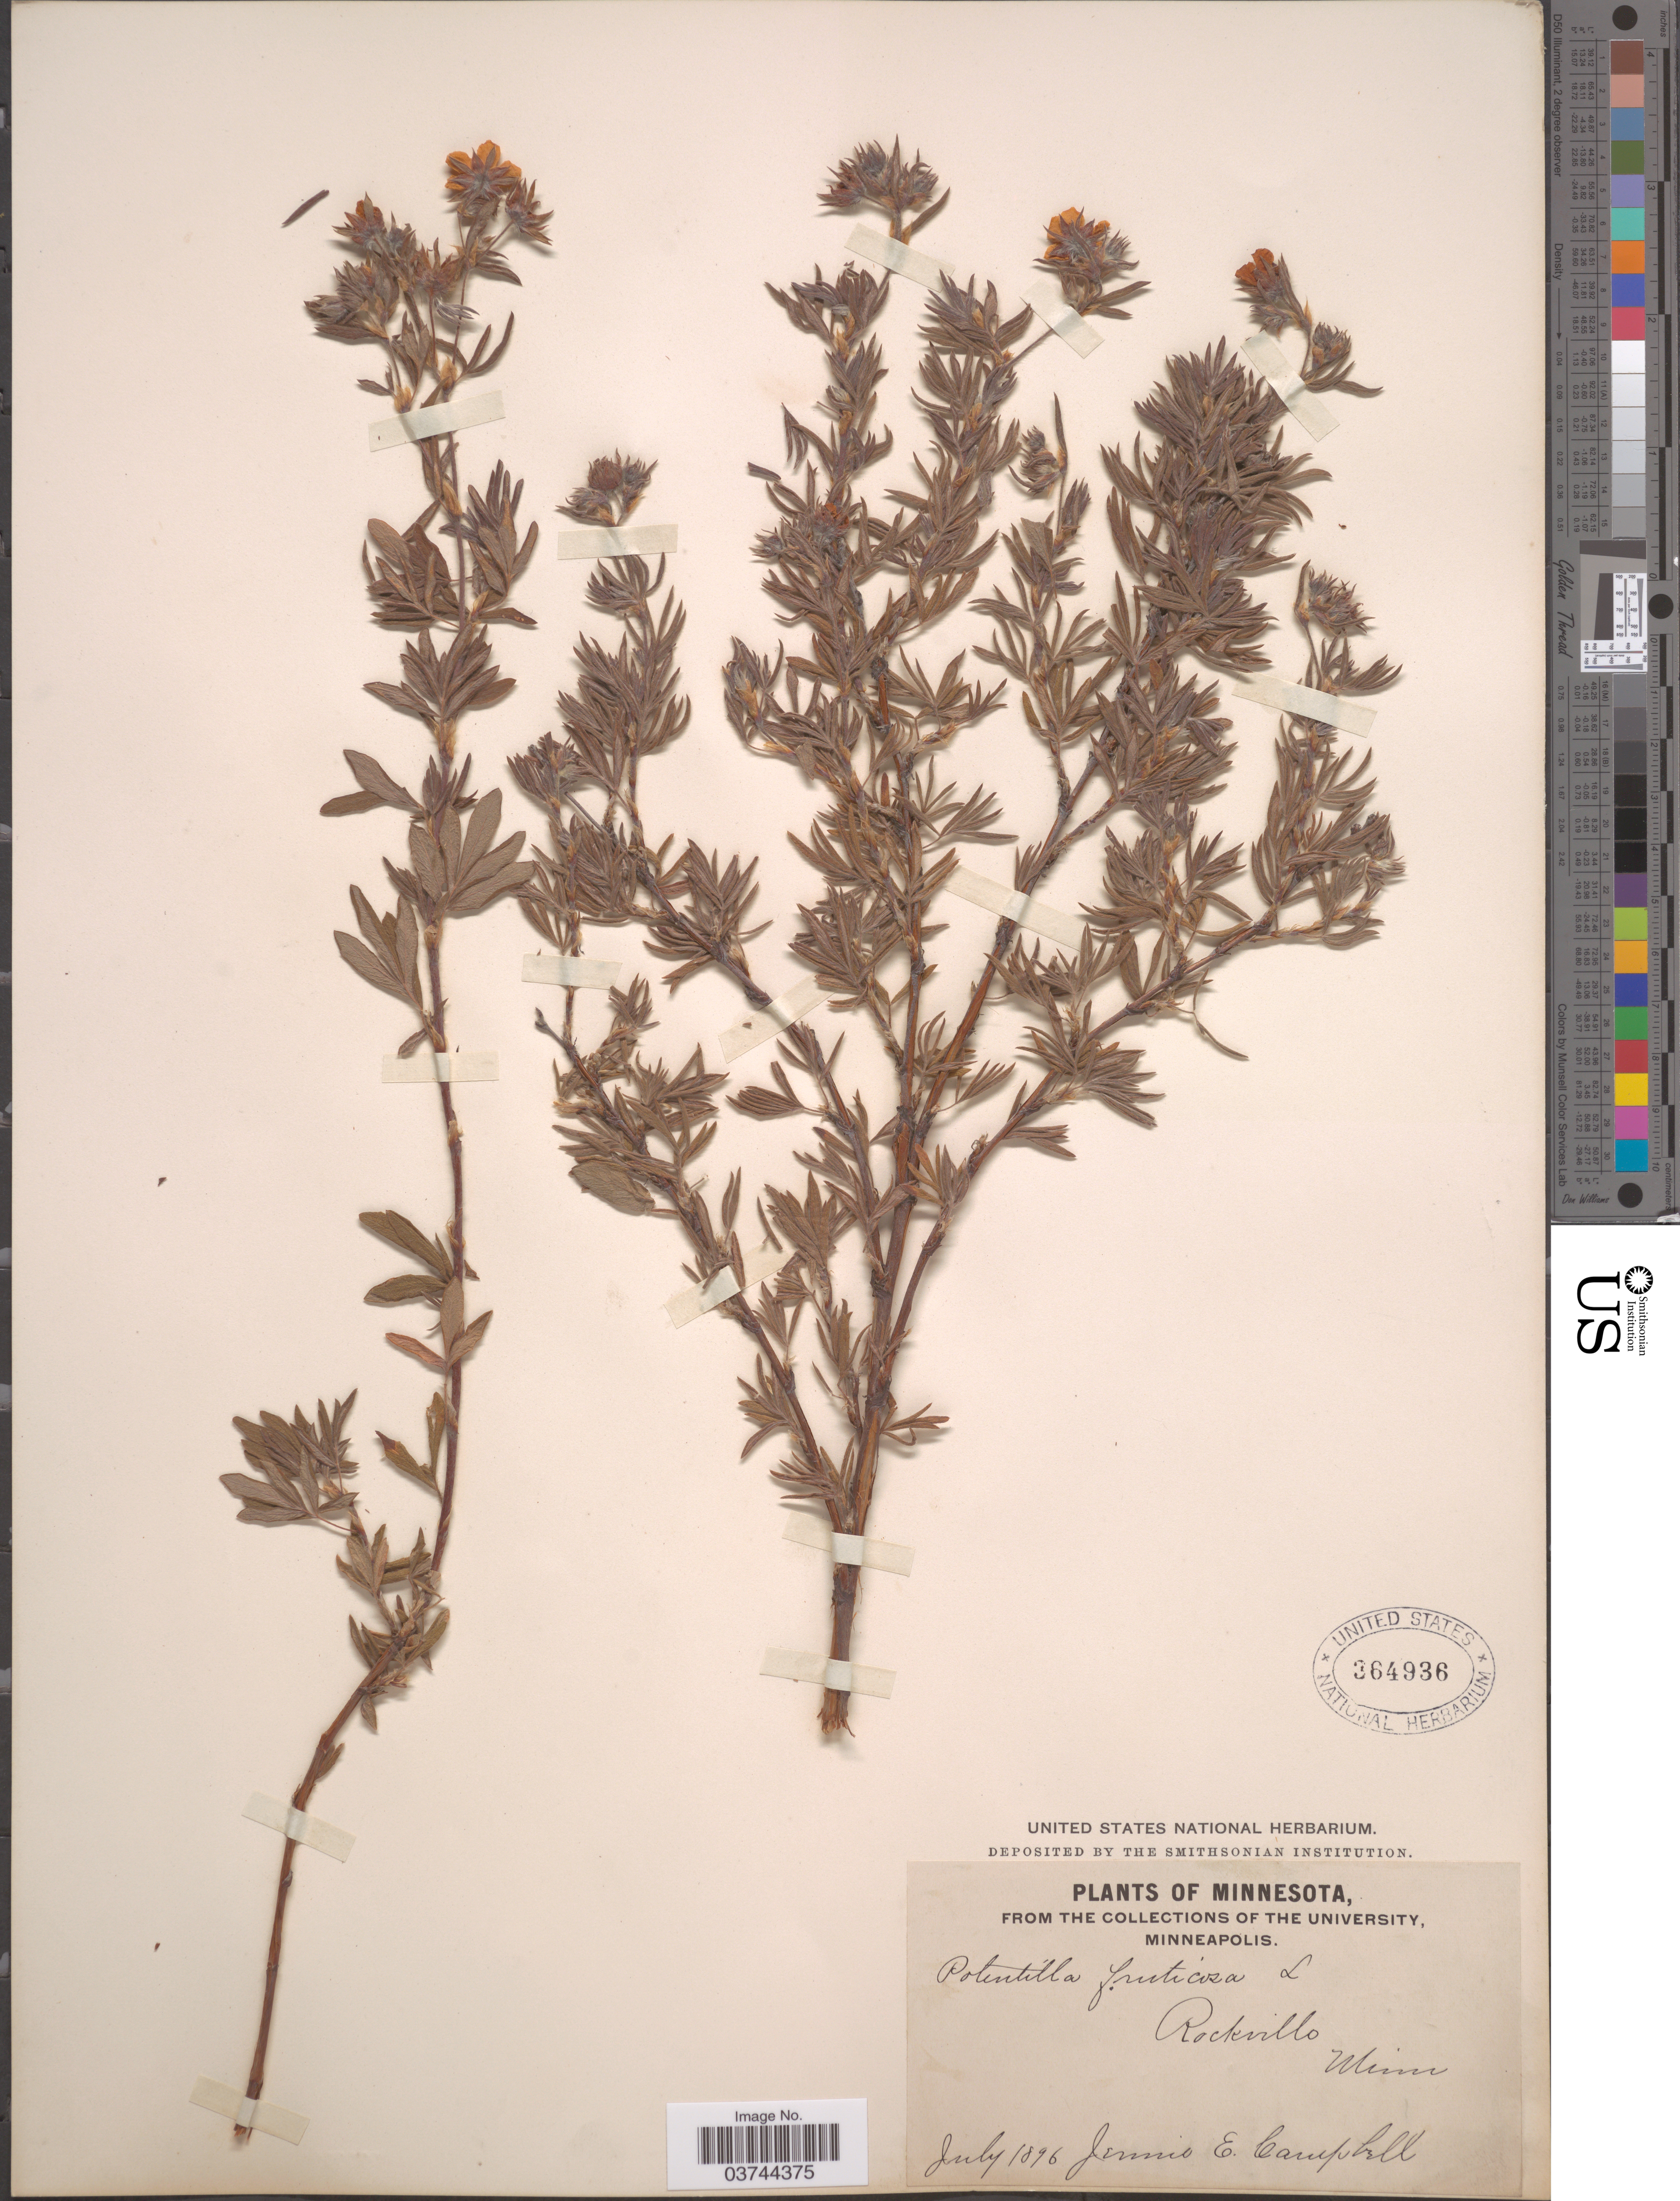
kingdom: Plantae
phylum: Tracheophyta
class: Magnoliopsida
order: Rosales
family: Rosaceae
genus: Dasiphora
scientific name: Dasiphora fruticosa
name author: (L.) Rydb.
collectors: J. E. Campbell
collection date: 1896-07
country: United States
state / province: Minnesota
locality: Rockville.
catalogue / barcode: US 364936